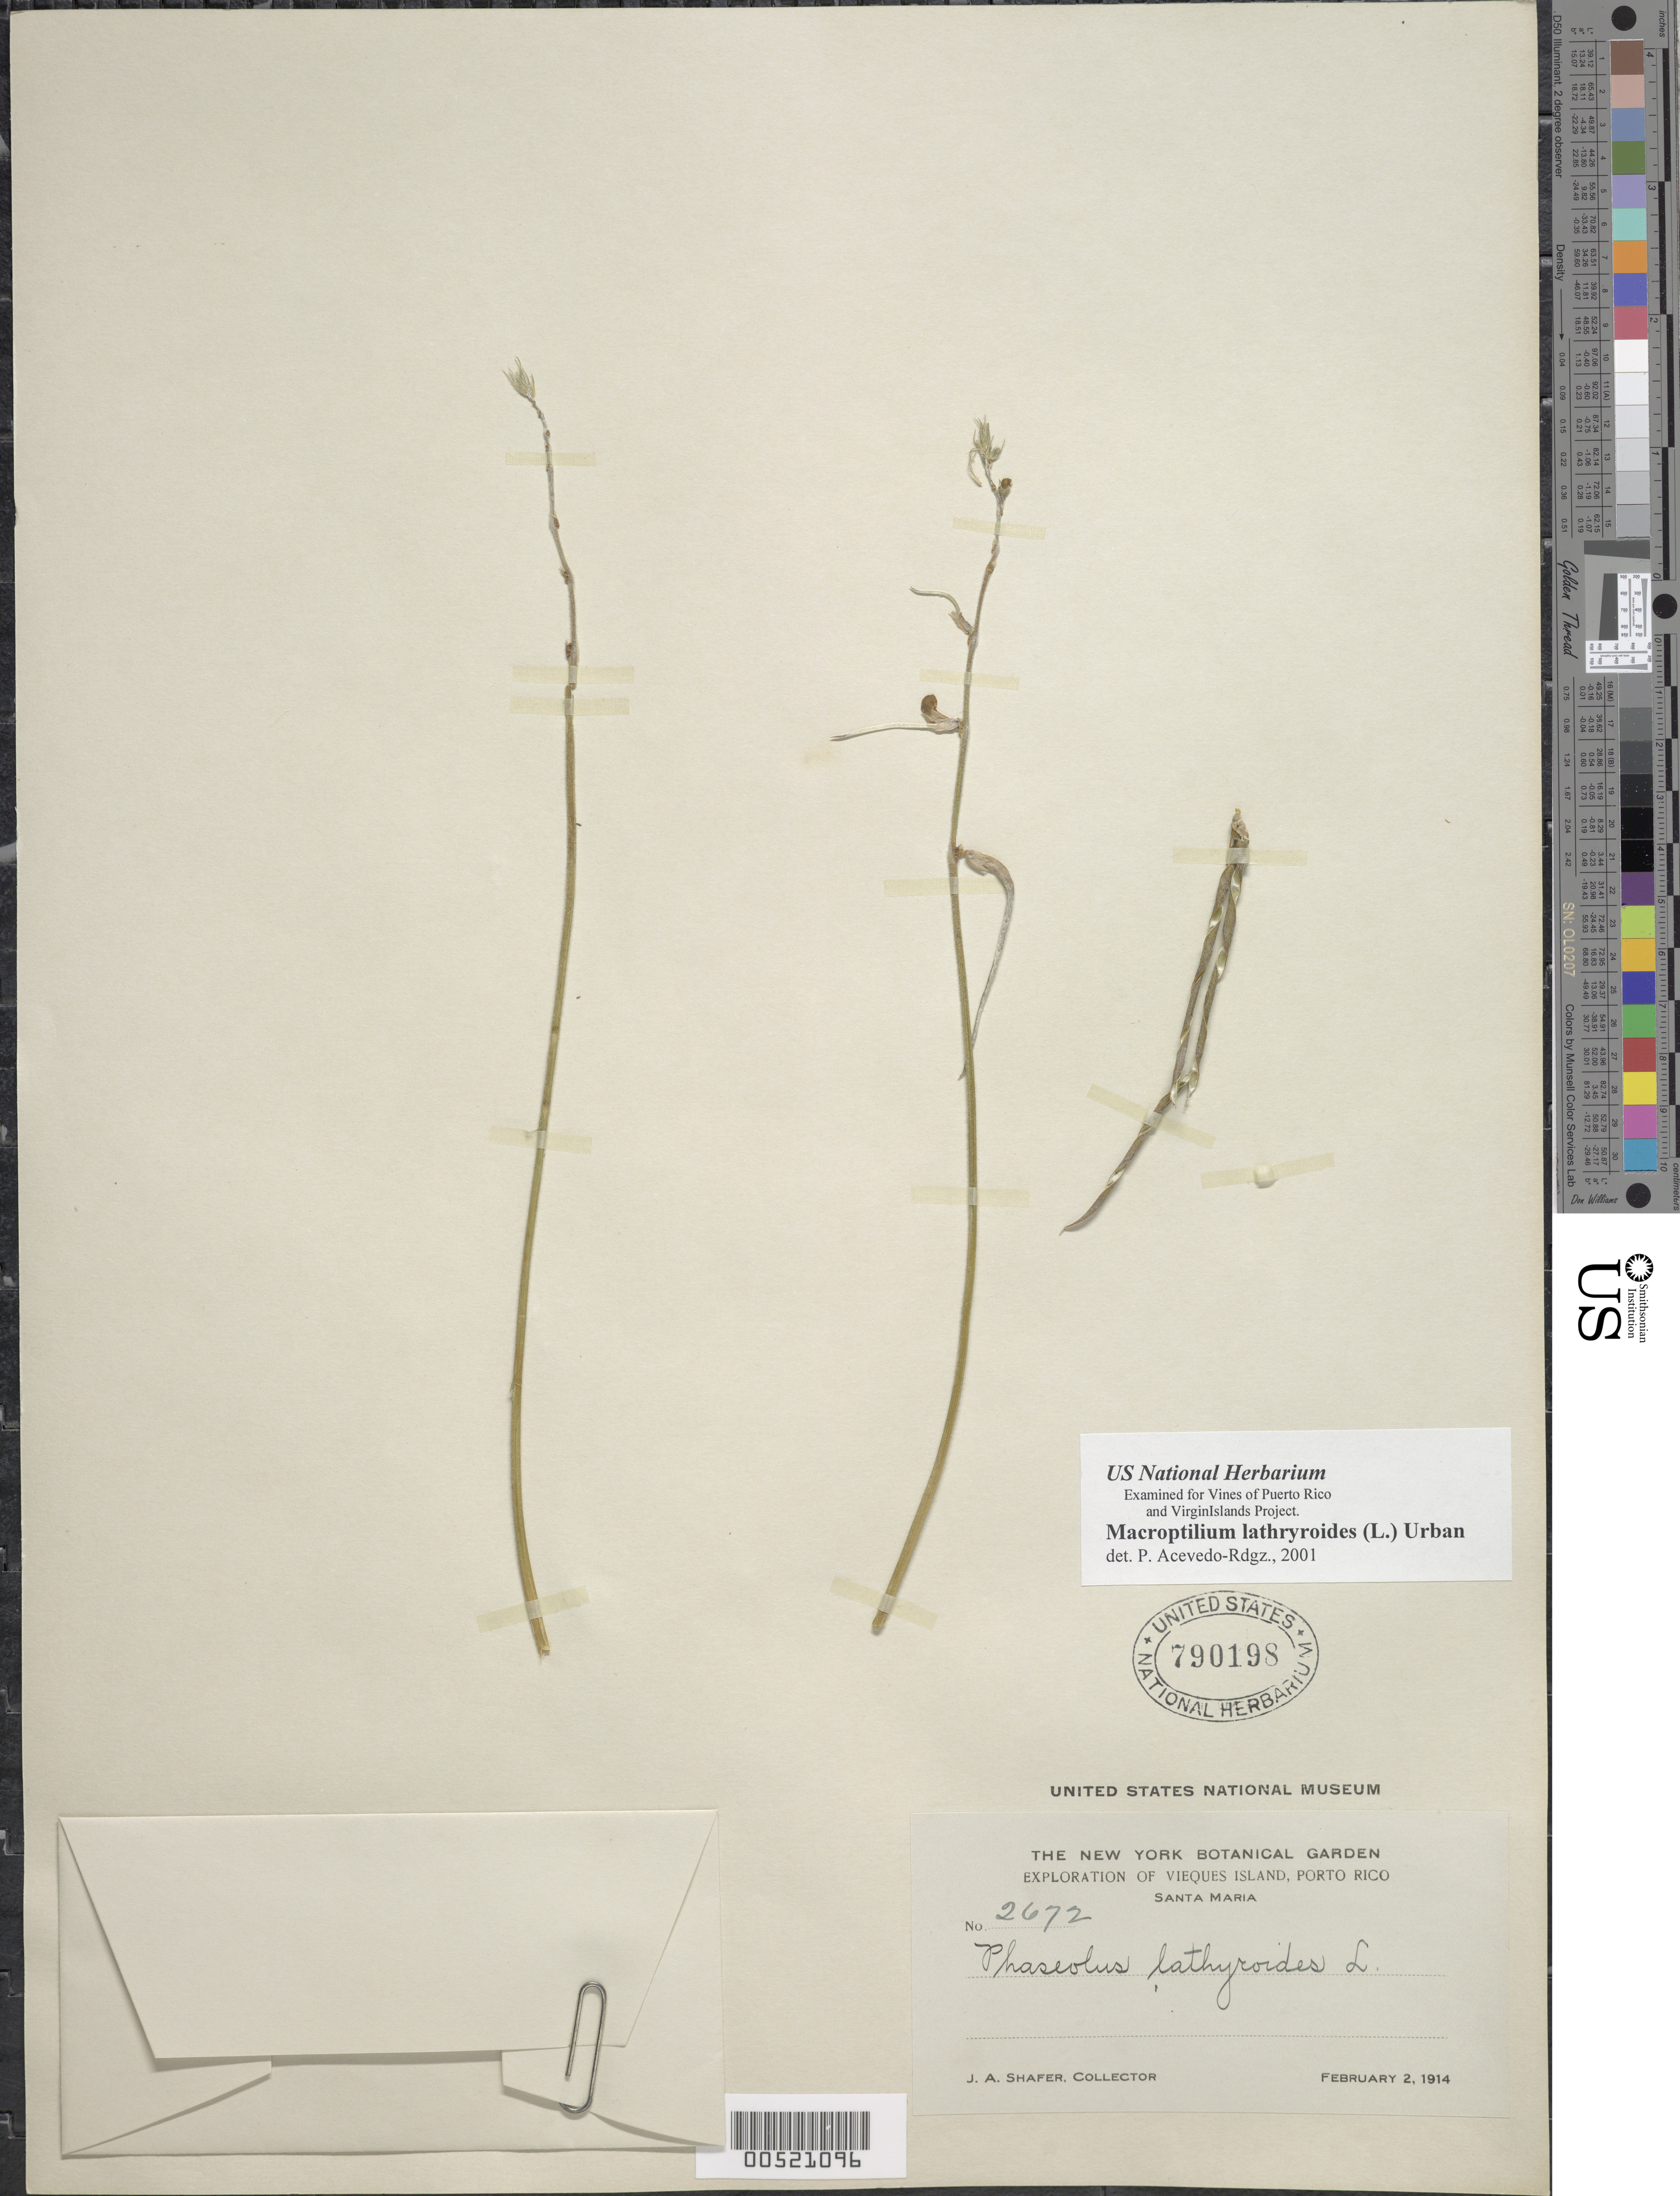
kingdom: Plantae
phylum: Tracheophyta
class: Magnoliopsida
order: Fabales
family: Fabaceae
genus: Macroptilium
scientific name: Macroptilium lathyroides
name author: (L.) Urb.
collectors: J. A. Shafer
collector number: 2672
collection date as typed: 02 Feb 1914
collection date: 1914-02-02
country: Puerto Rico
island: Greater Antilles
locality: Vieques Island: Santa Maria.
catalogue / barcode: US 790918